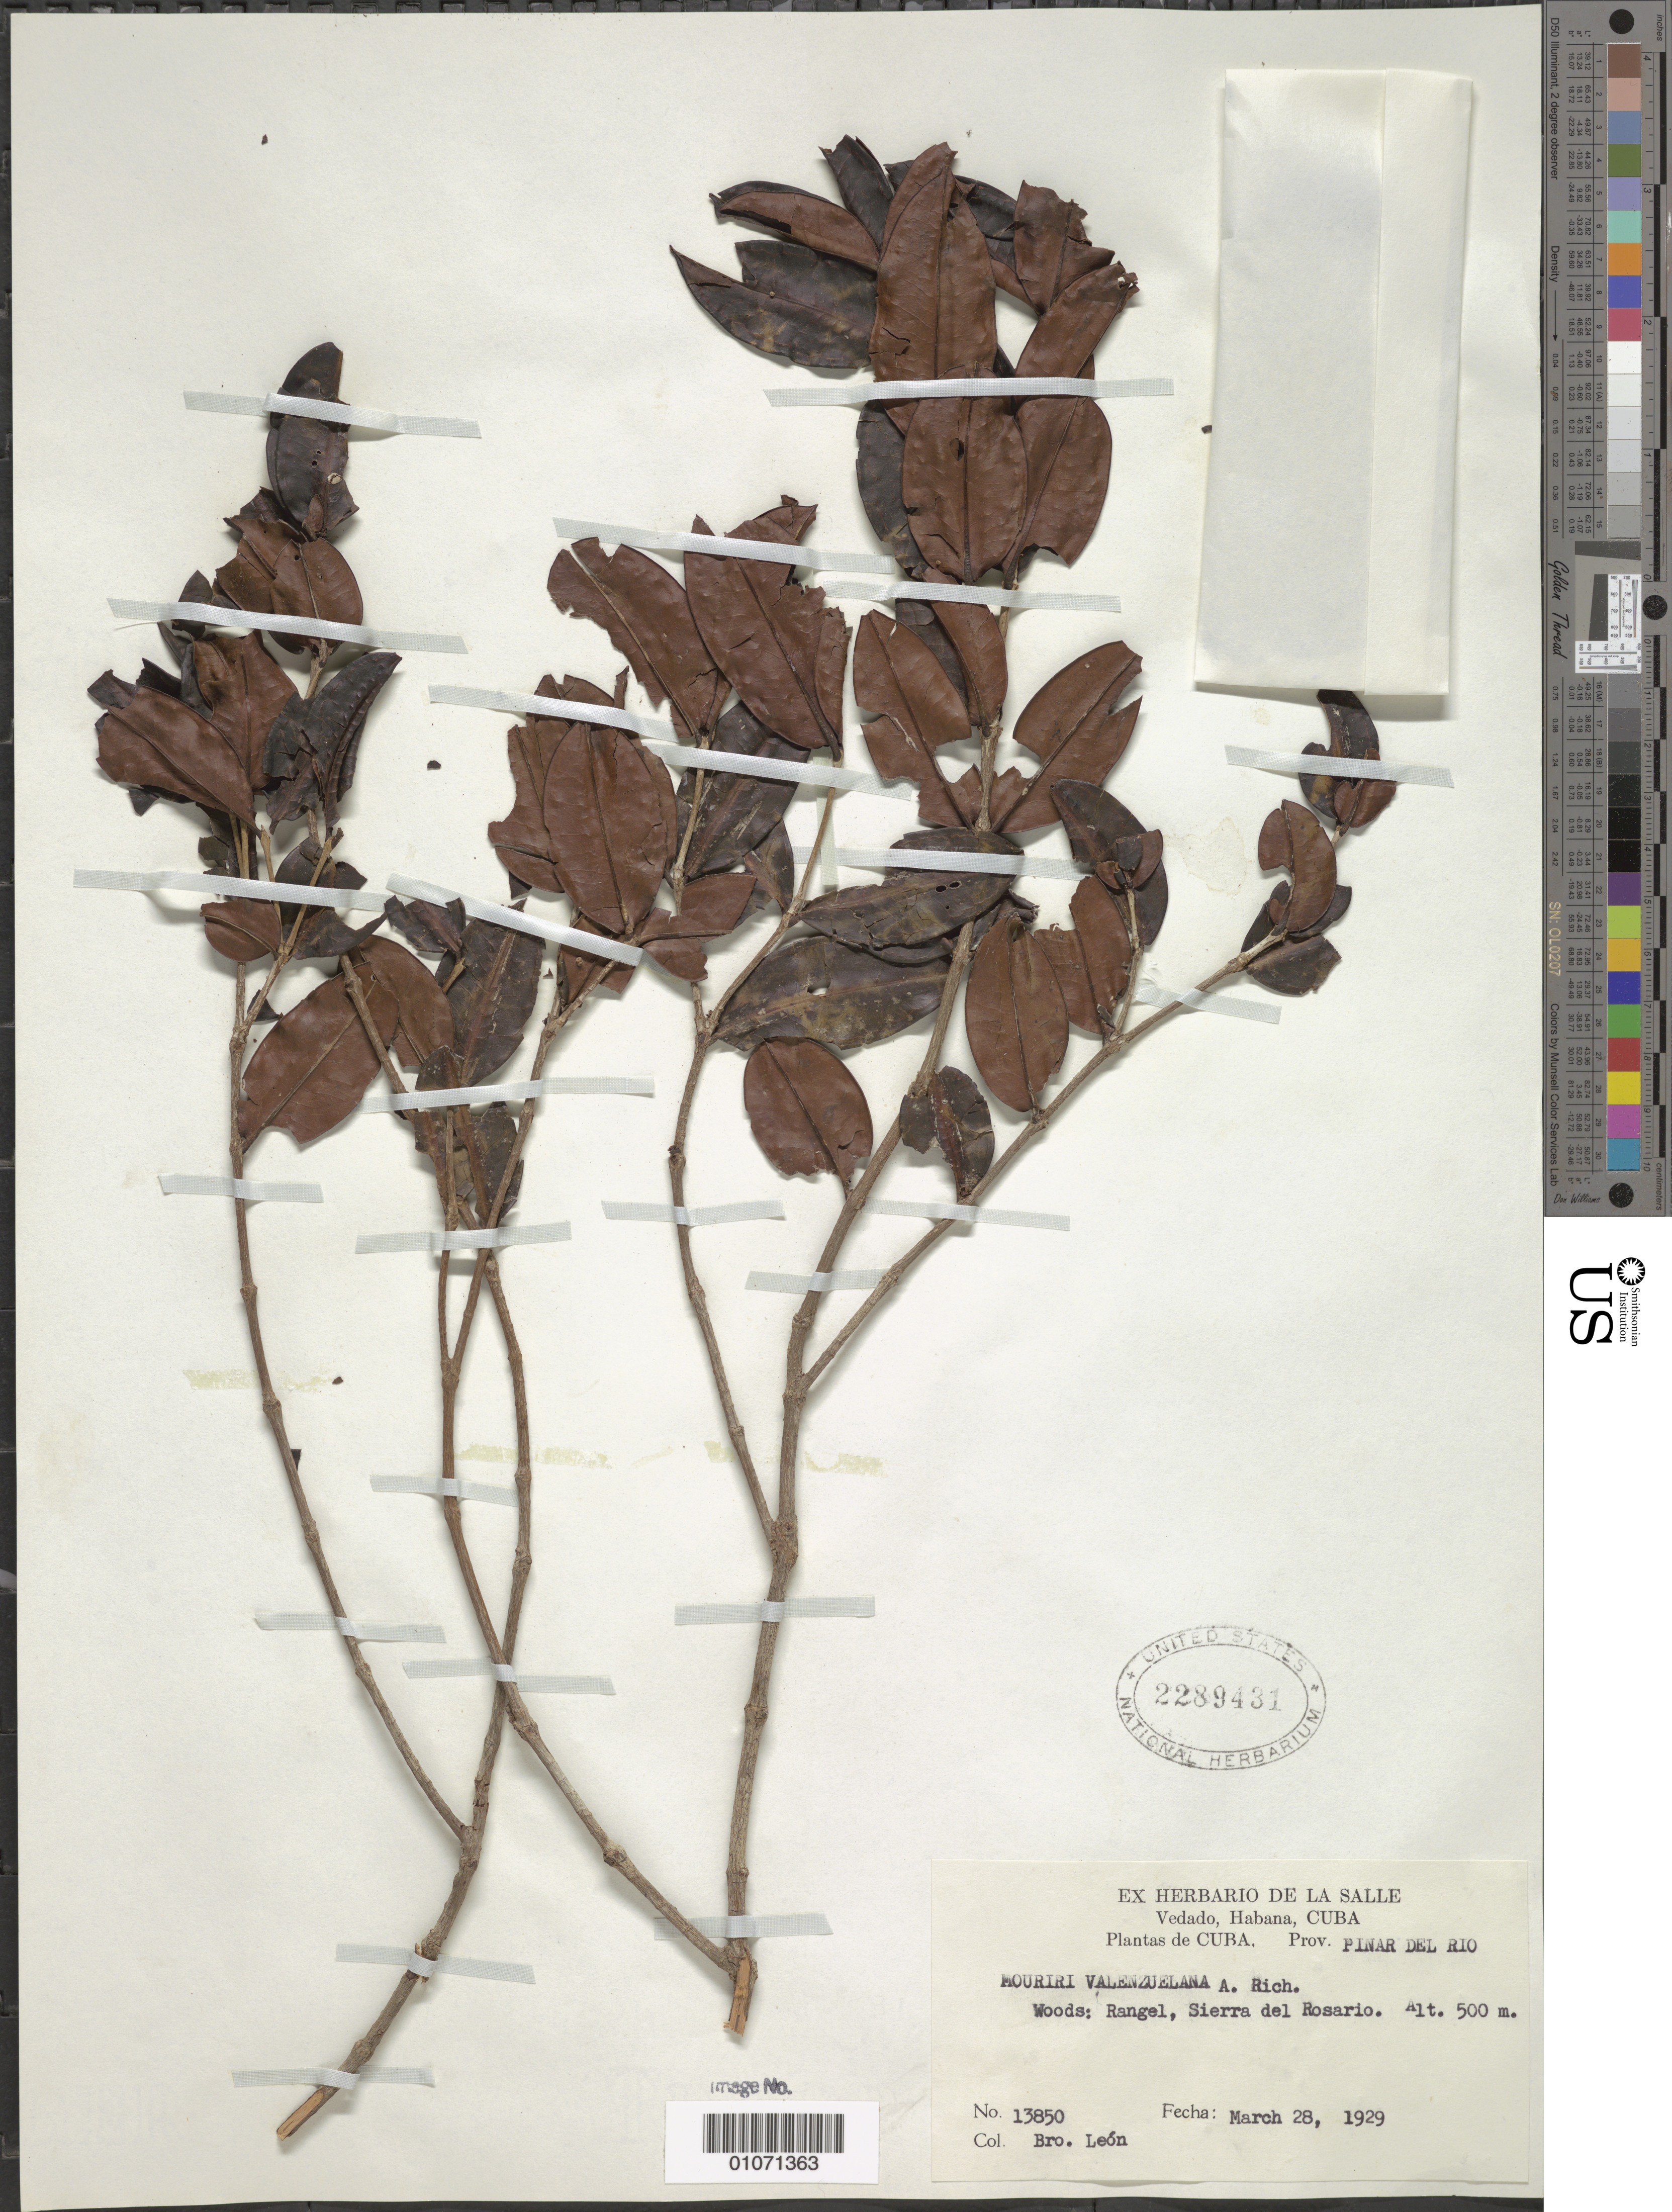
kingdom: Plantae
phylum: Tracheophyta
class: Magnoliopsida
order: Myrtales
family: Melastomataceae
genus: Mouriri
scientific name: Mouriri valenzuelana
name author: A. Rich.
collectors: Bro. León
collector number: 13850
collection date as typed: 28 Mar 1929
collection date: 1929-03-28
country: Cuba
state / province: Pinar del Río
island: Cuba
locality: Sierra del Risario, Rangel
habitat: Woods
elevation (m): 500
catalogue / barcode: US 2289431